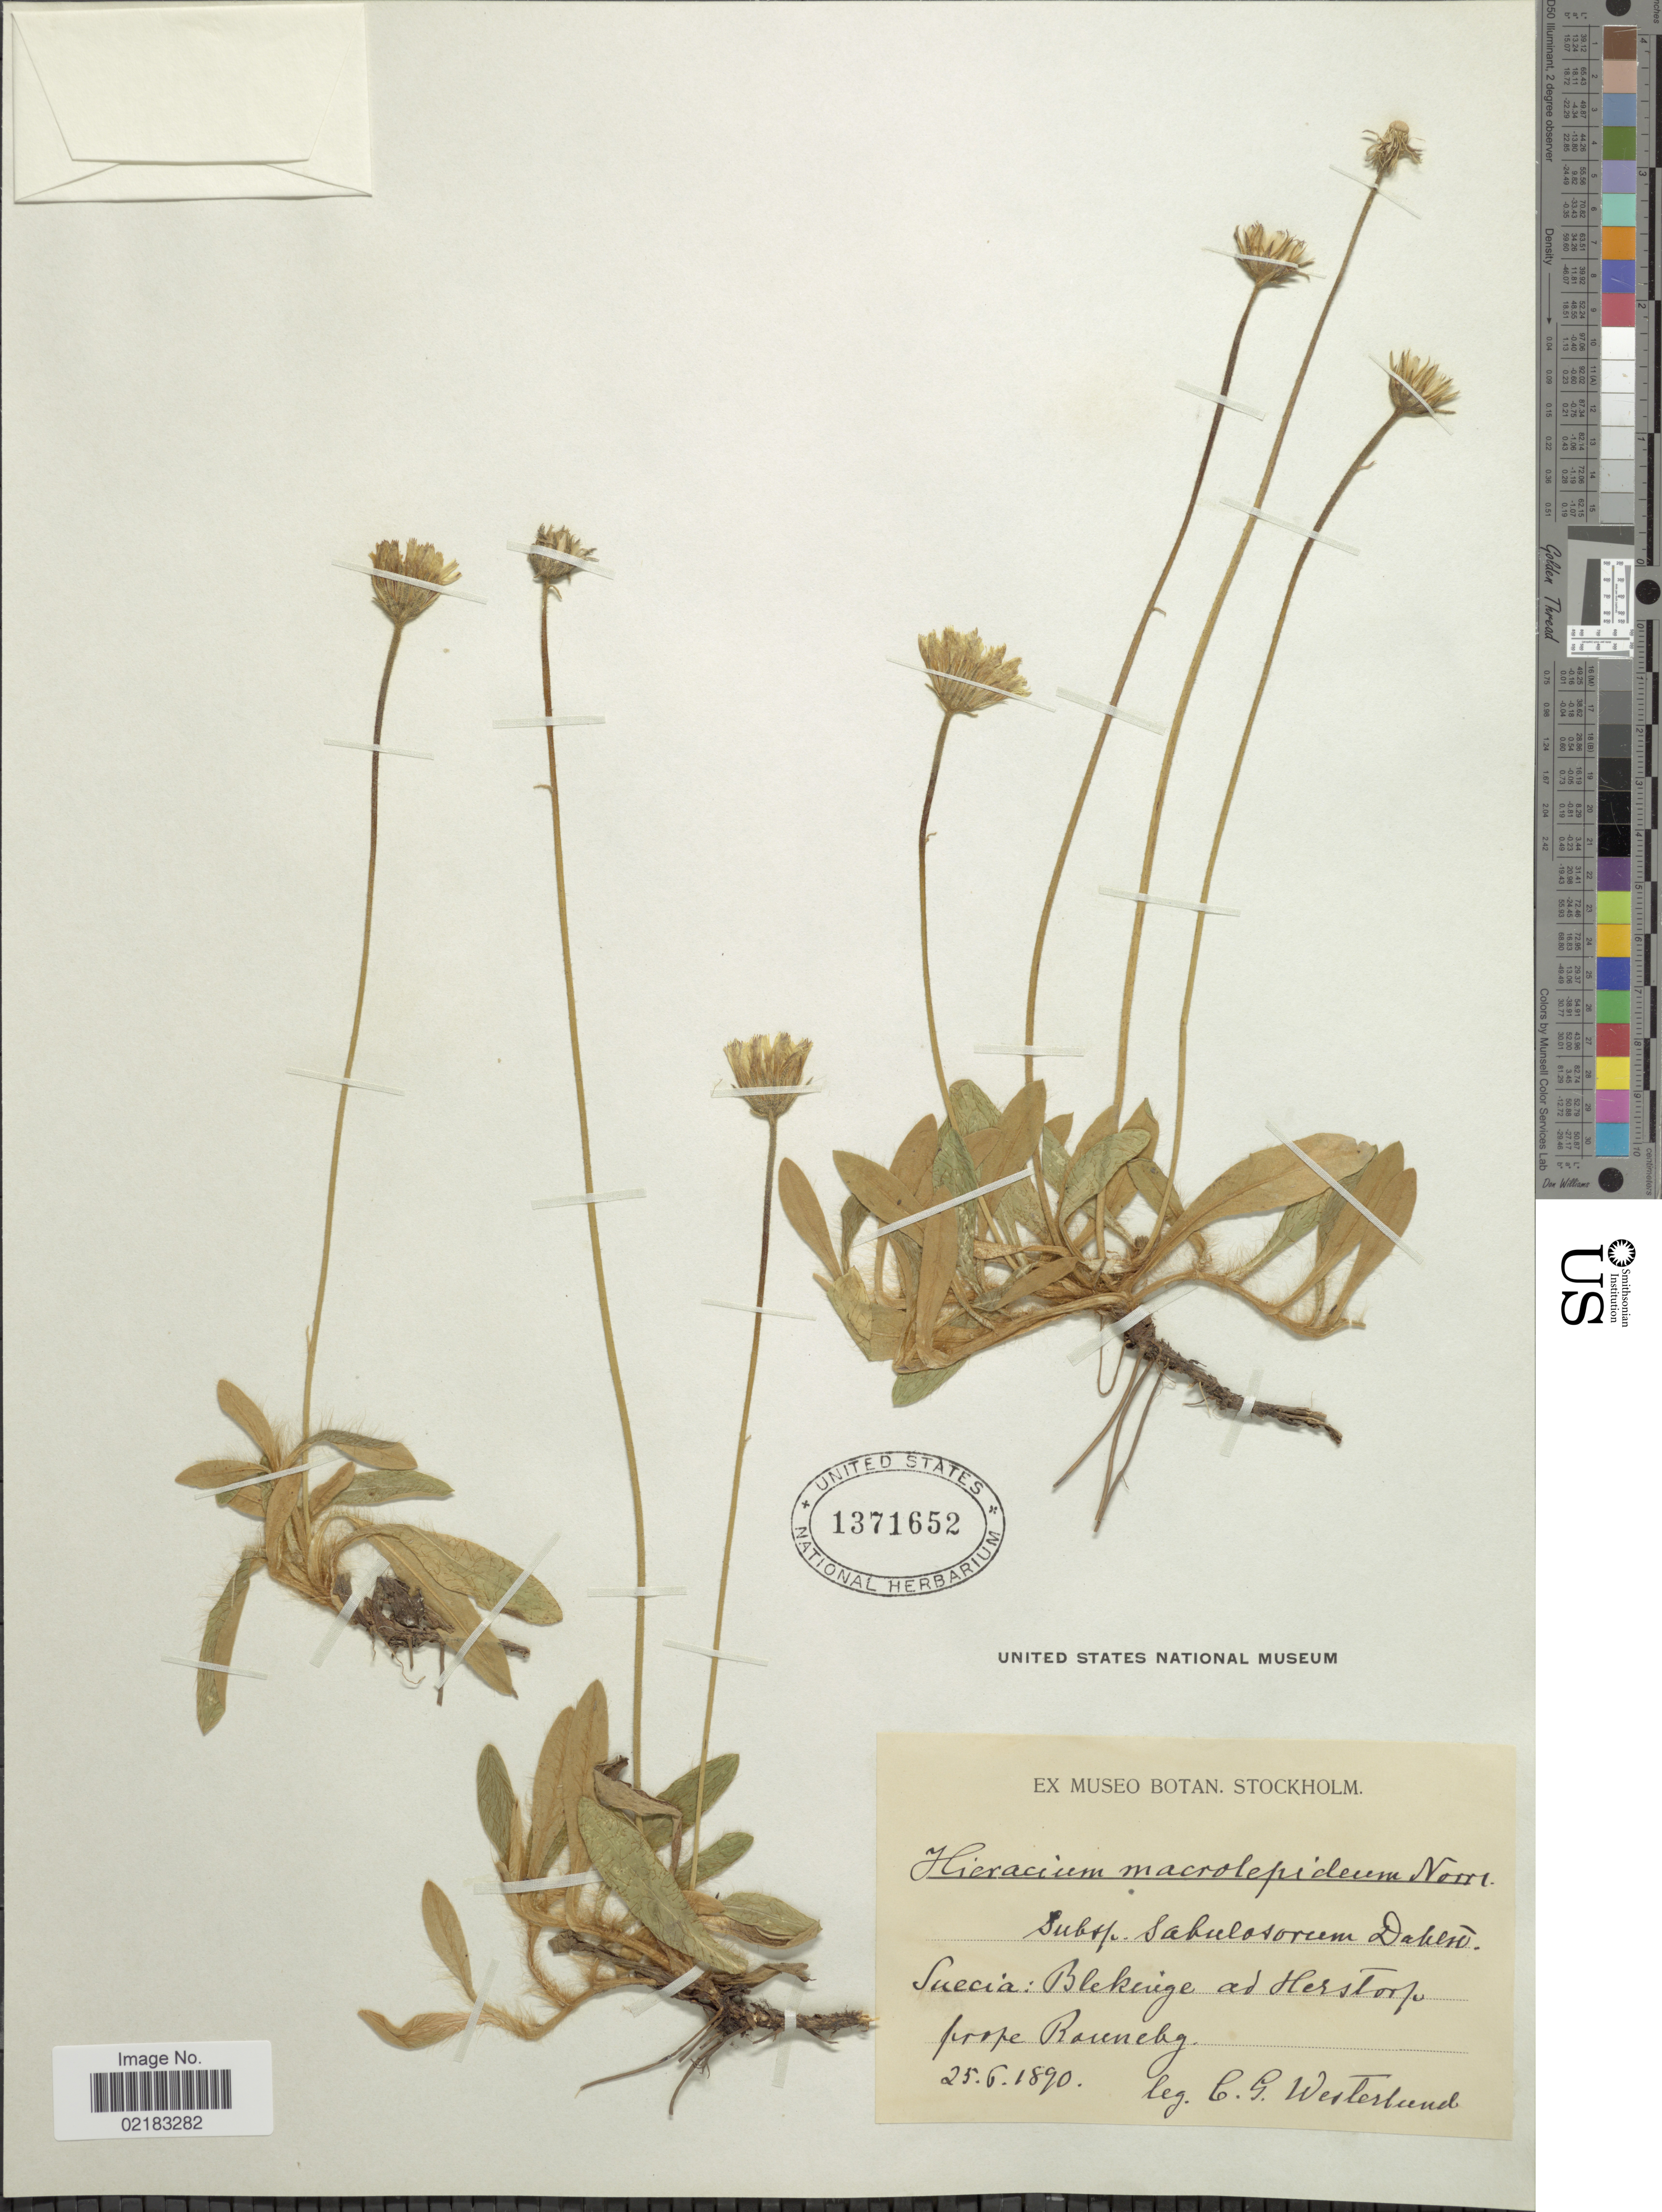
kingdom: Plantae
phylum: Tracheophyta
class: Magnoliopsida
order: Asterales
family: Asteraceae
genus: Pilosella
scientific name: Pilosella peleteriana subsp. subpeleteriana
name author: (Näg. & Peter) P. D. Sell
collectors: C. Westerlund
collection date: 1890-06-25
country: Sweden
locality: Suecia: Blekeuge ad Herstorfo frope Ronneby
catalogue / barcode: US 1371652